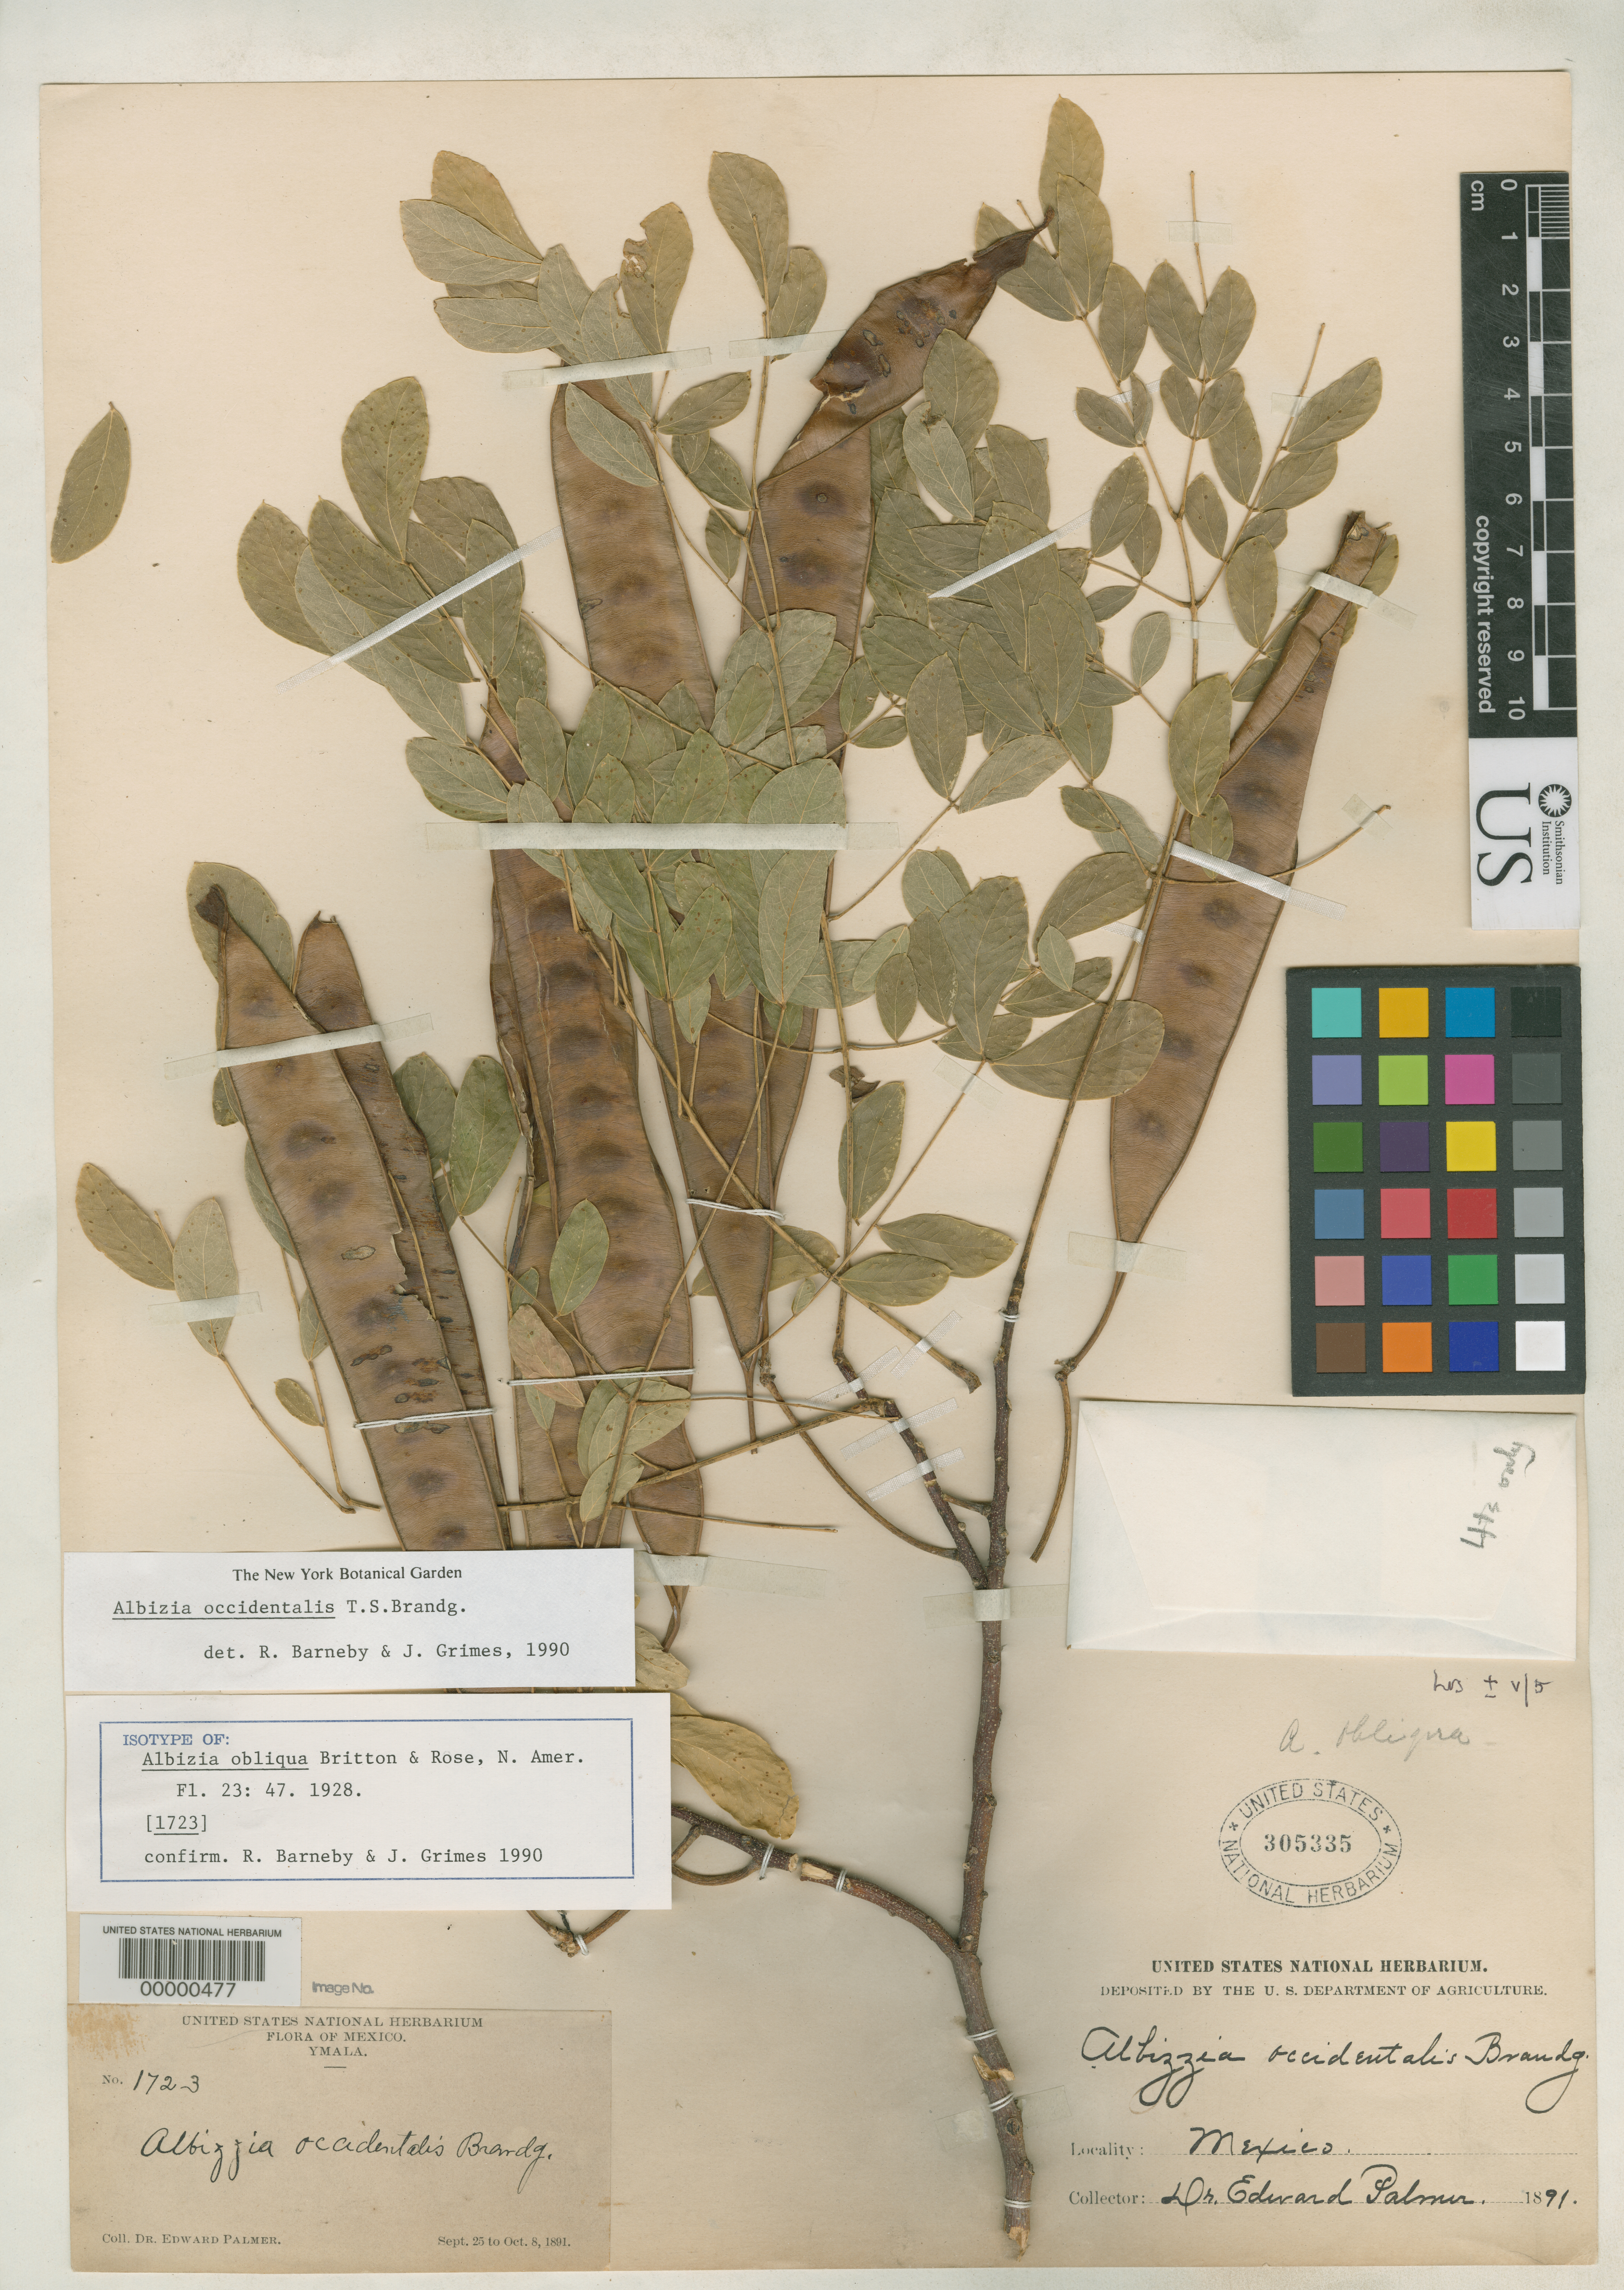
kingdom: Plantae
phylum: Tracheophyta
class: Magnoliopsida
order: Fabales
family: Fabaceae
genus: Albizia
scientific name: Albizia obliqua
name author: Britton & Rose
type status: Isotype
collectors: E. Palmer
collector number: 1723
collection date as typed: Sep 1891 to -- Oct 1891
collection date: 1891-09/1891-10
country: Mexico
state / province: Sinaloa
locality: Ymala.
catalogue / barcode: US 305335